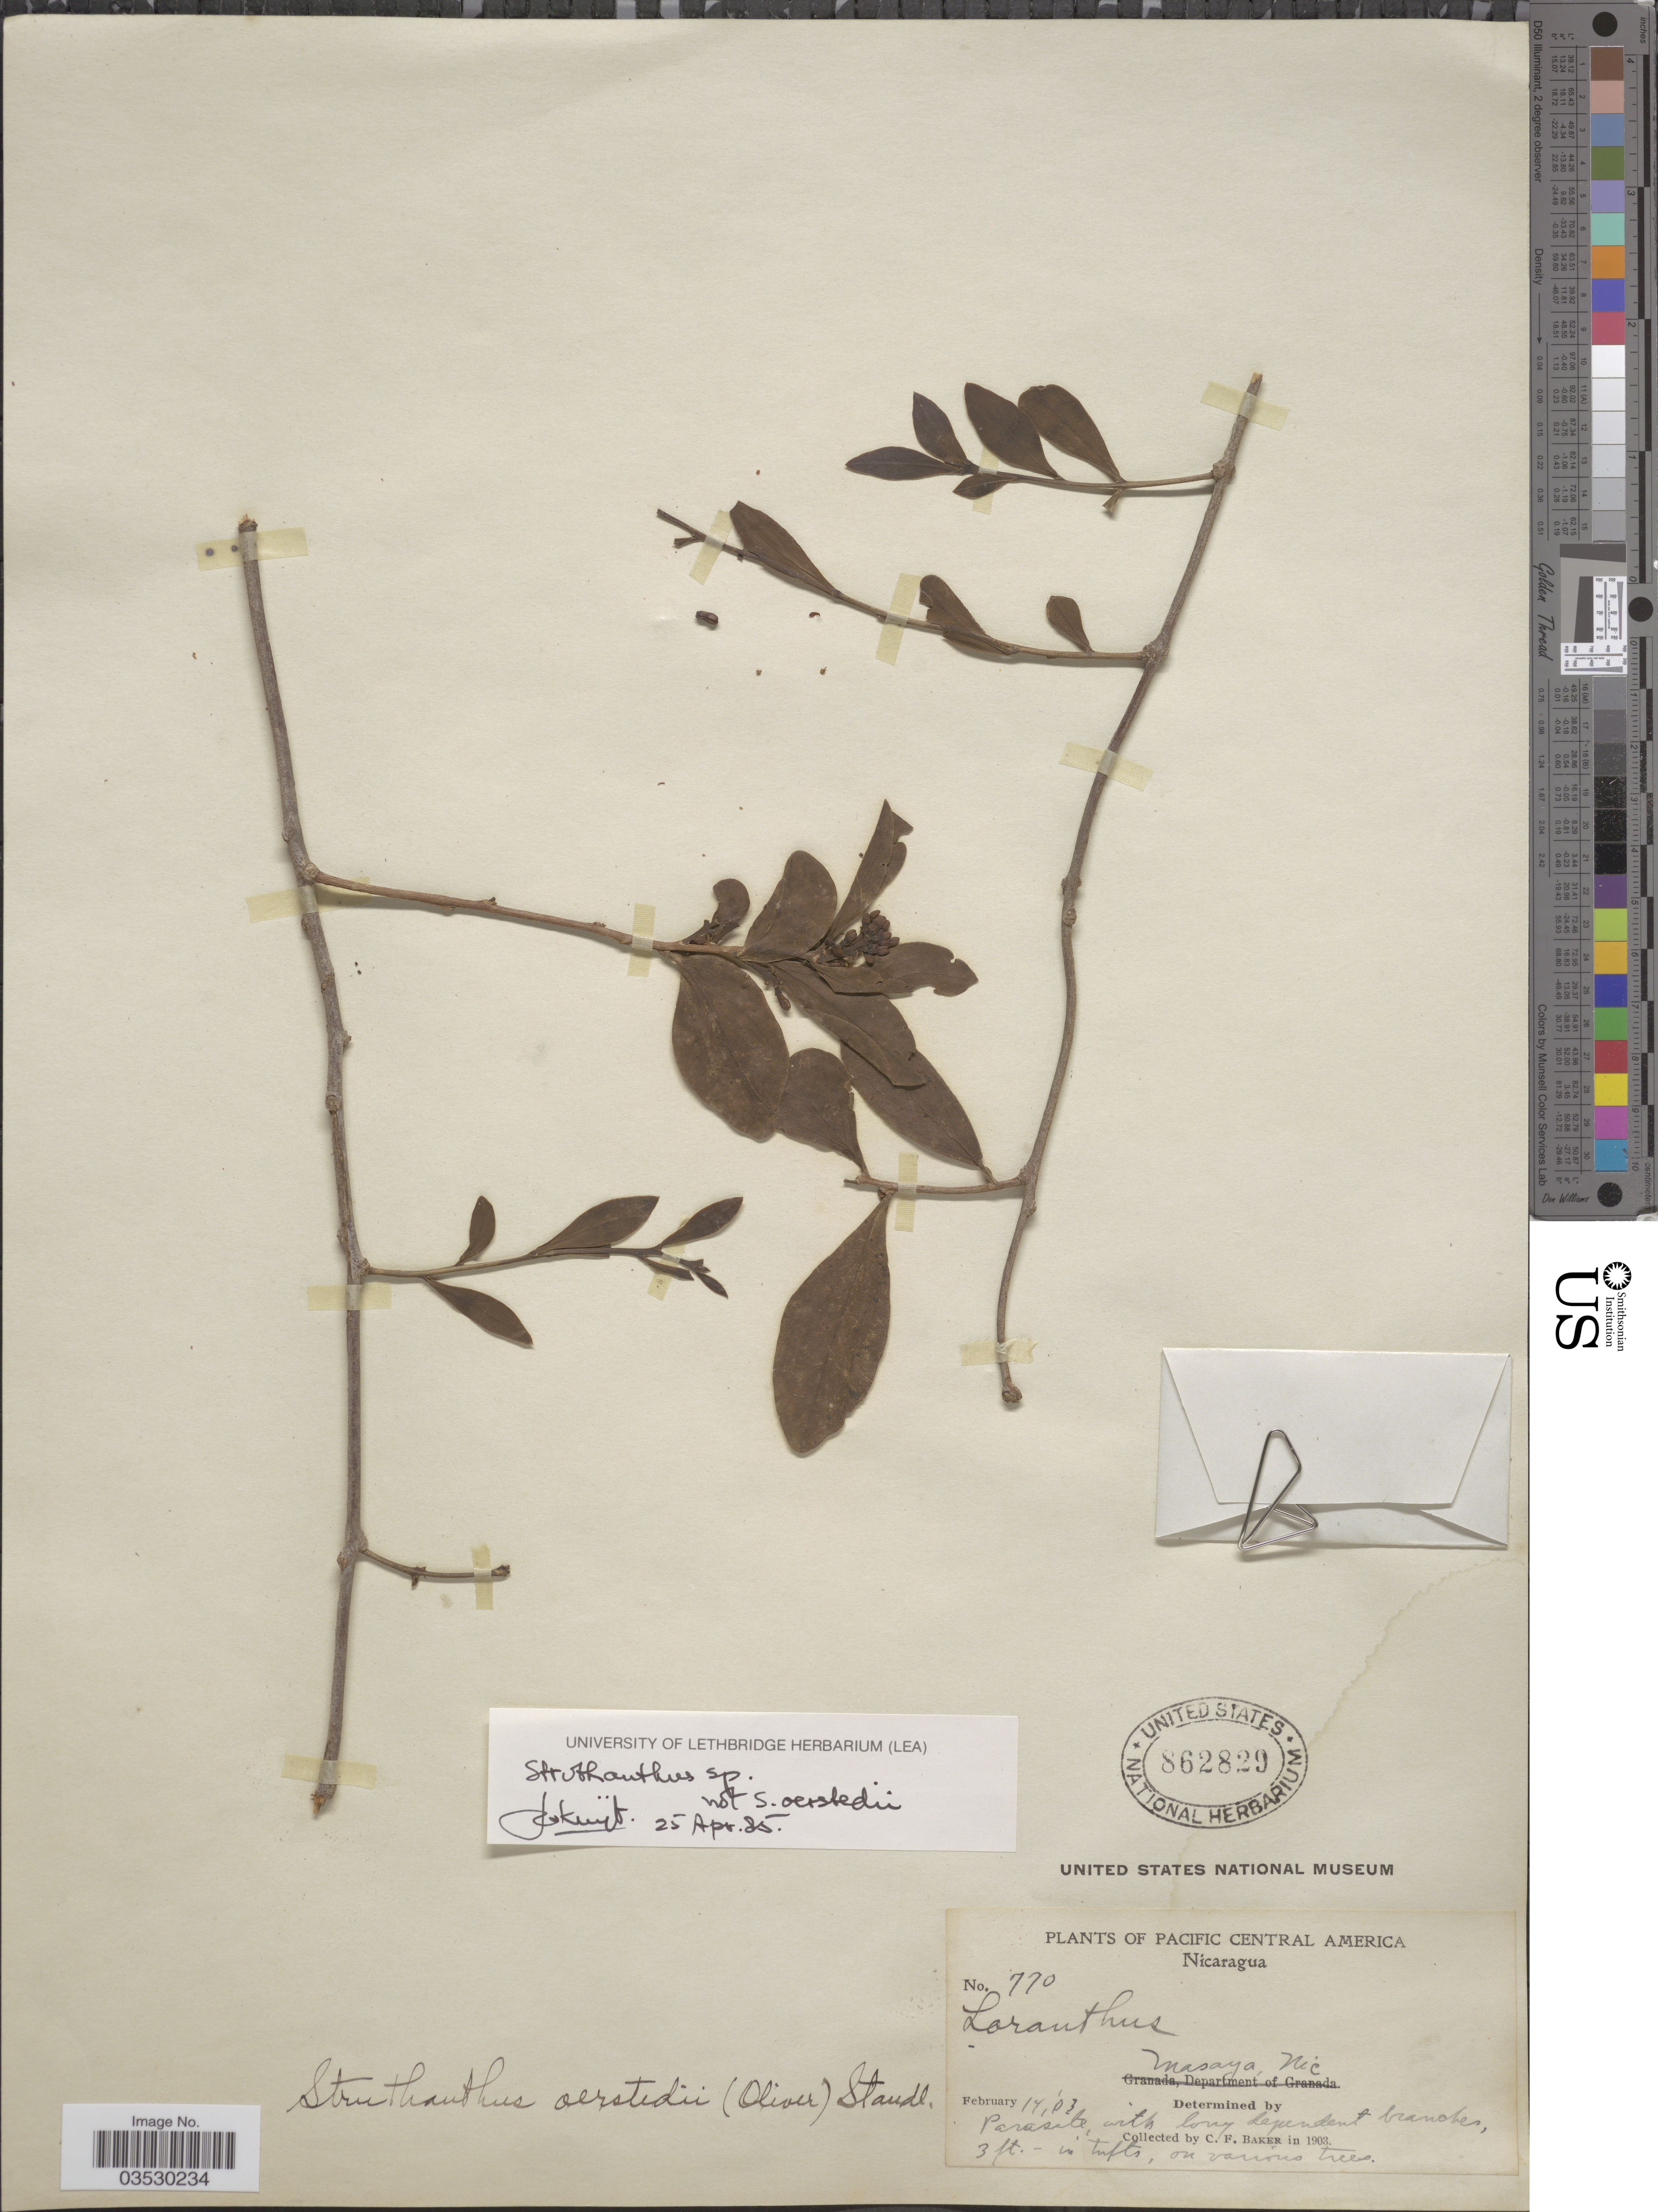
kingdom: Plantae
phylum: Tracheophyta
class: Magnoliopsida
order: Santalales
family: Loranthaceae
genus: Struthanthus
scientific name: Struthanthus sp.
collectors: C. F. Baker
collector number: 770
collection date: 1903-02-17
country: Nicaragua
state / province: Masaya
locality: Pacific Central America.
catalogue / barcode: US 862829